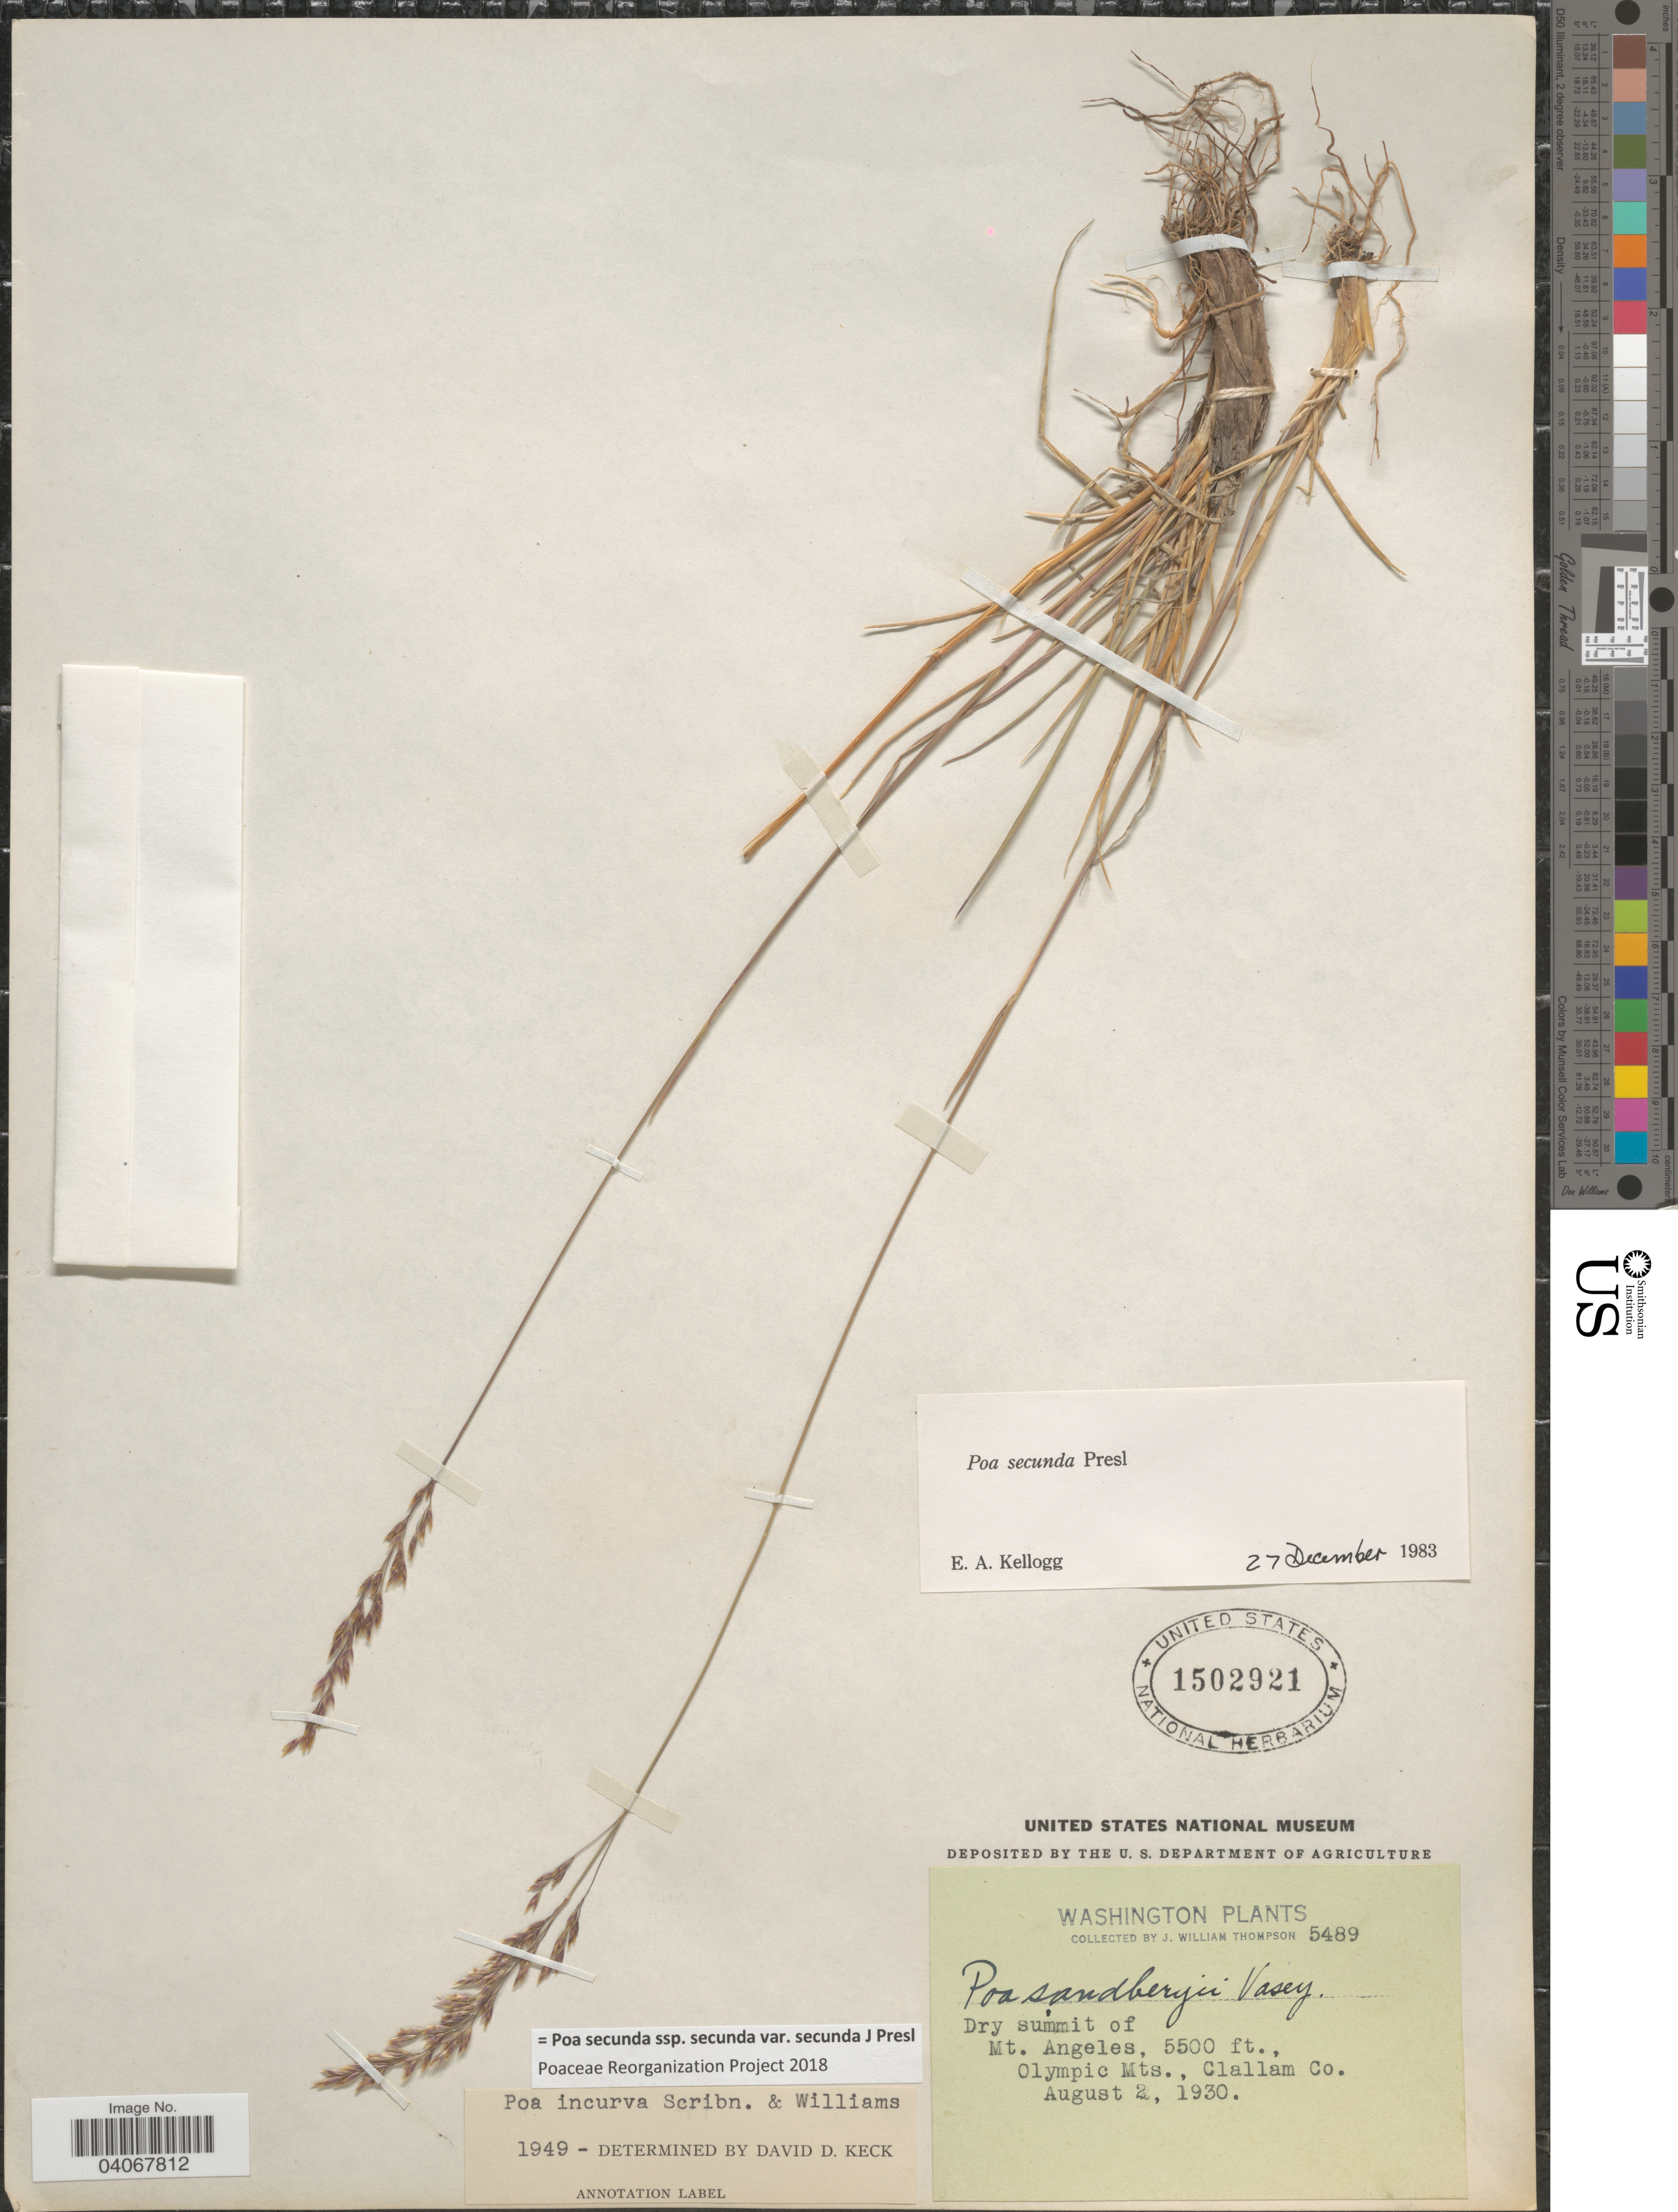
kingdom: Plantae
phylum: Tracheophyta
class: Liliopsida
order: Poales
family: Poaceae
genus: Poa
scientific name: Poa secunda subsp. secunda var. secunda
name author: J. Presl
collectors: J. W. Thompson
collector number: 5489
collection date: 1930-08-02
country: United States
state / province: Washington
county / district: Clallam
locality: Dry summit of Mt. Angeles. Olympic Mts., Clallam Co.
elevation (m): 1676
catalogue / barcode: US 1502921